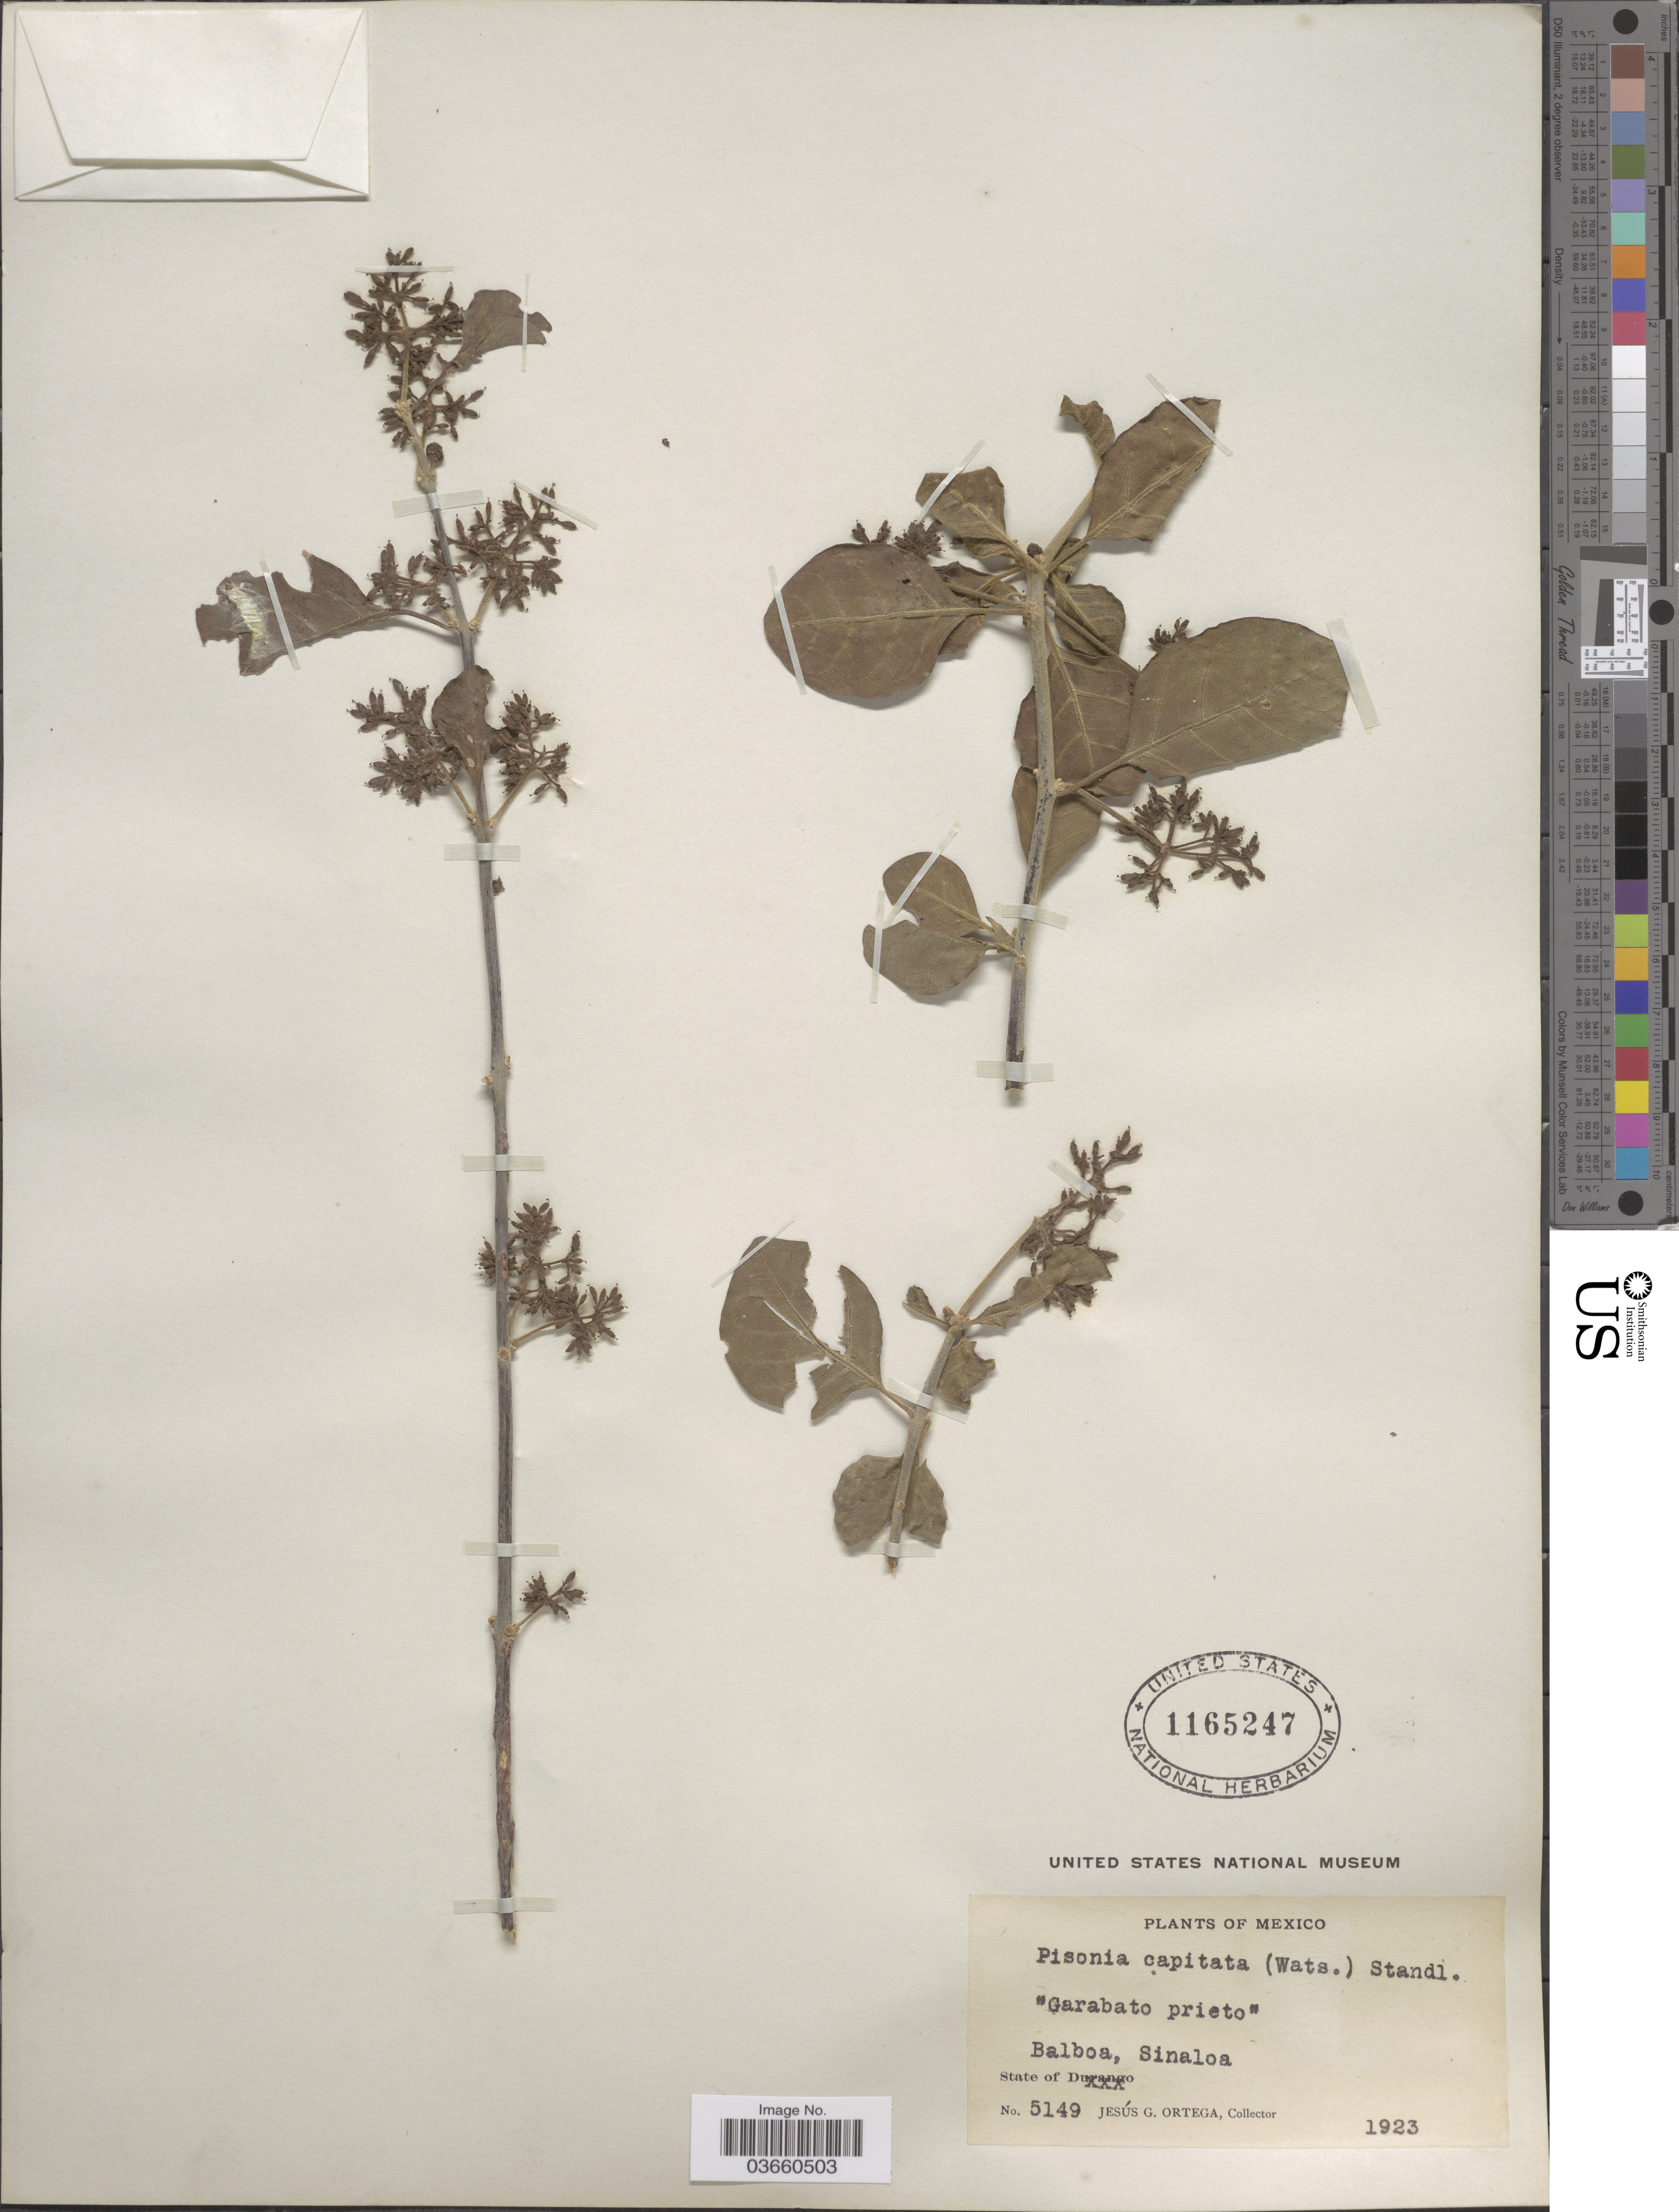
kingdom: Plantae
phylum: Tracheophyta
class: Magnoliopsida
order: Caryophyllales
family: Nyctaginaceae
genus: Pisonia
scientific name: Pisonia capitata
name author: (S. Watson) Standl.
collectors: J. Ortega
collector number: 5149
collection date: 1923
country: Mexico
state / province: Sinaloa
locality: Balboa.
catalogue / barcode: US 1165247